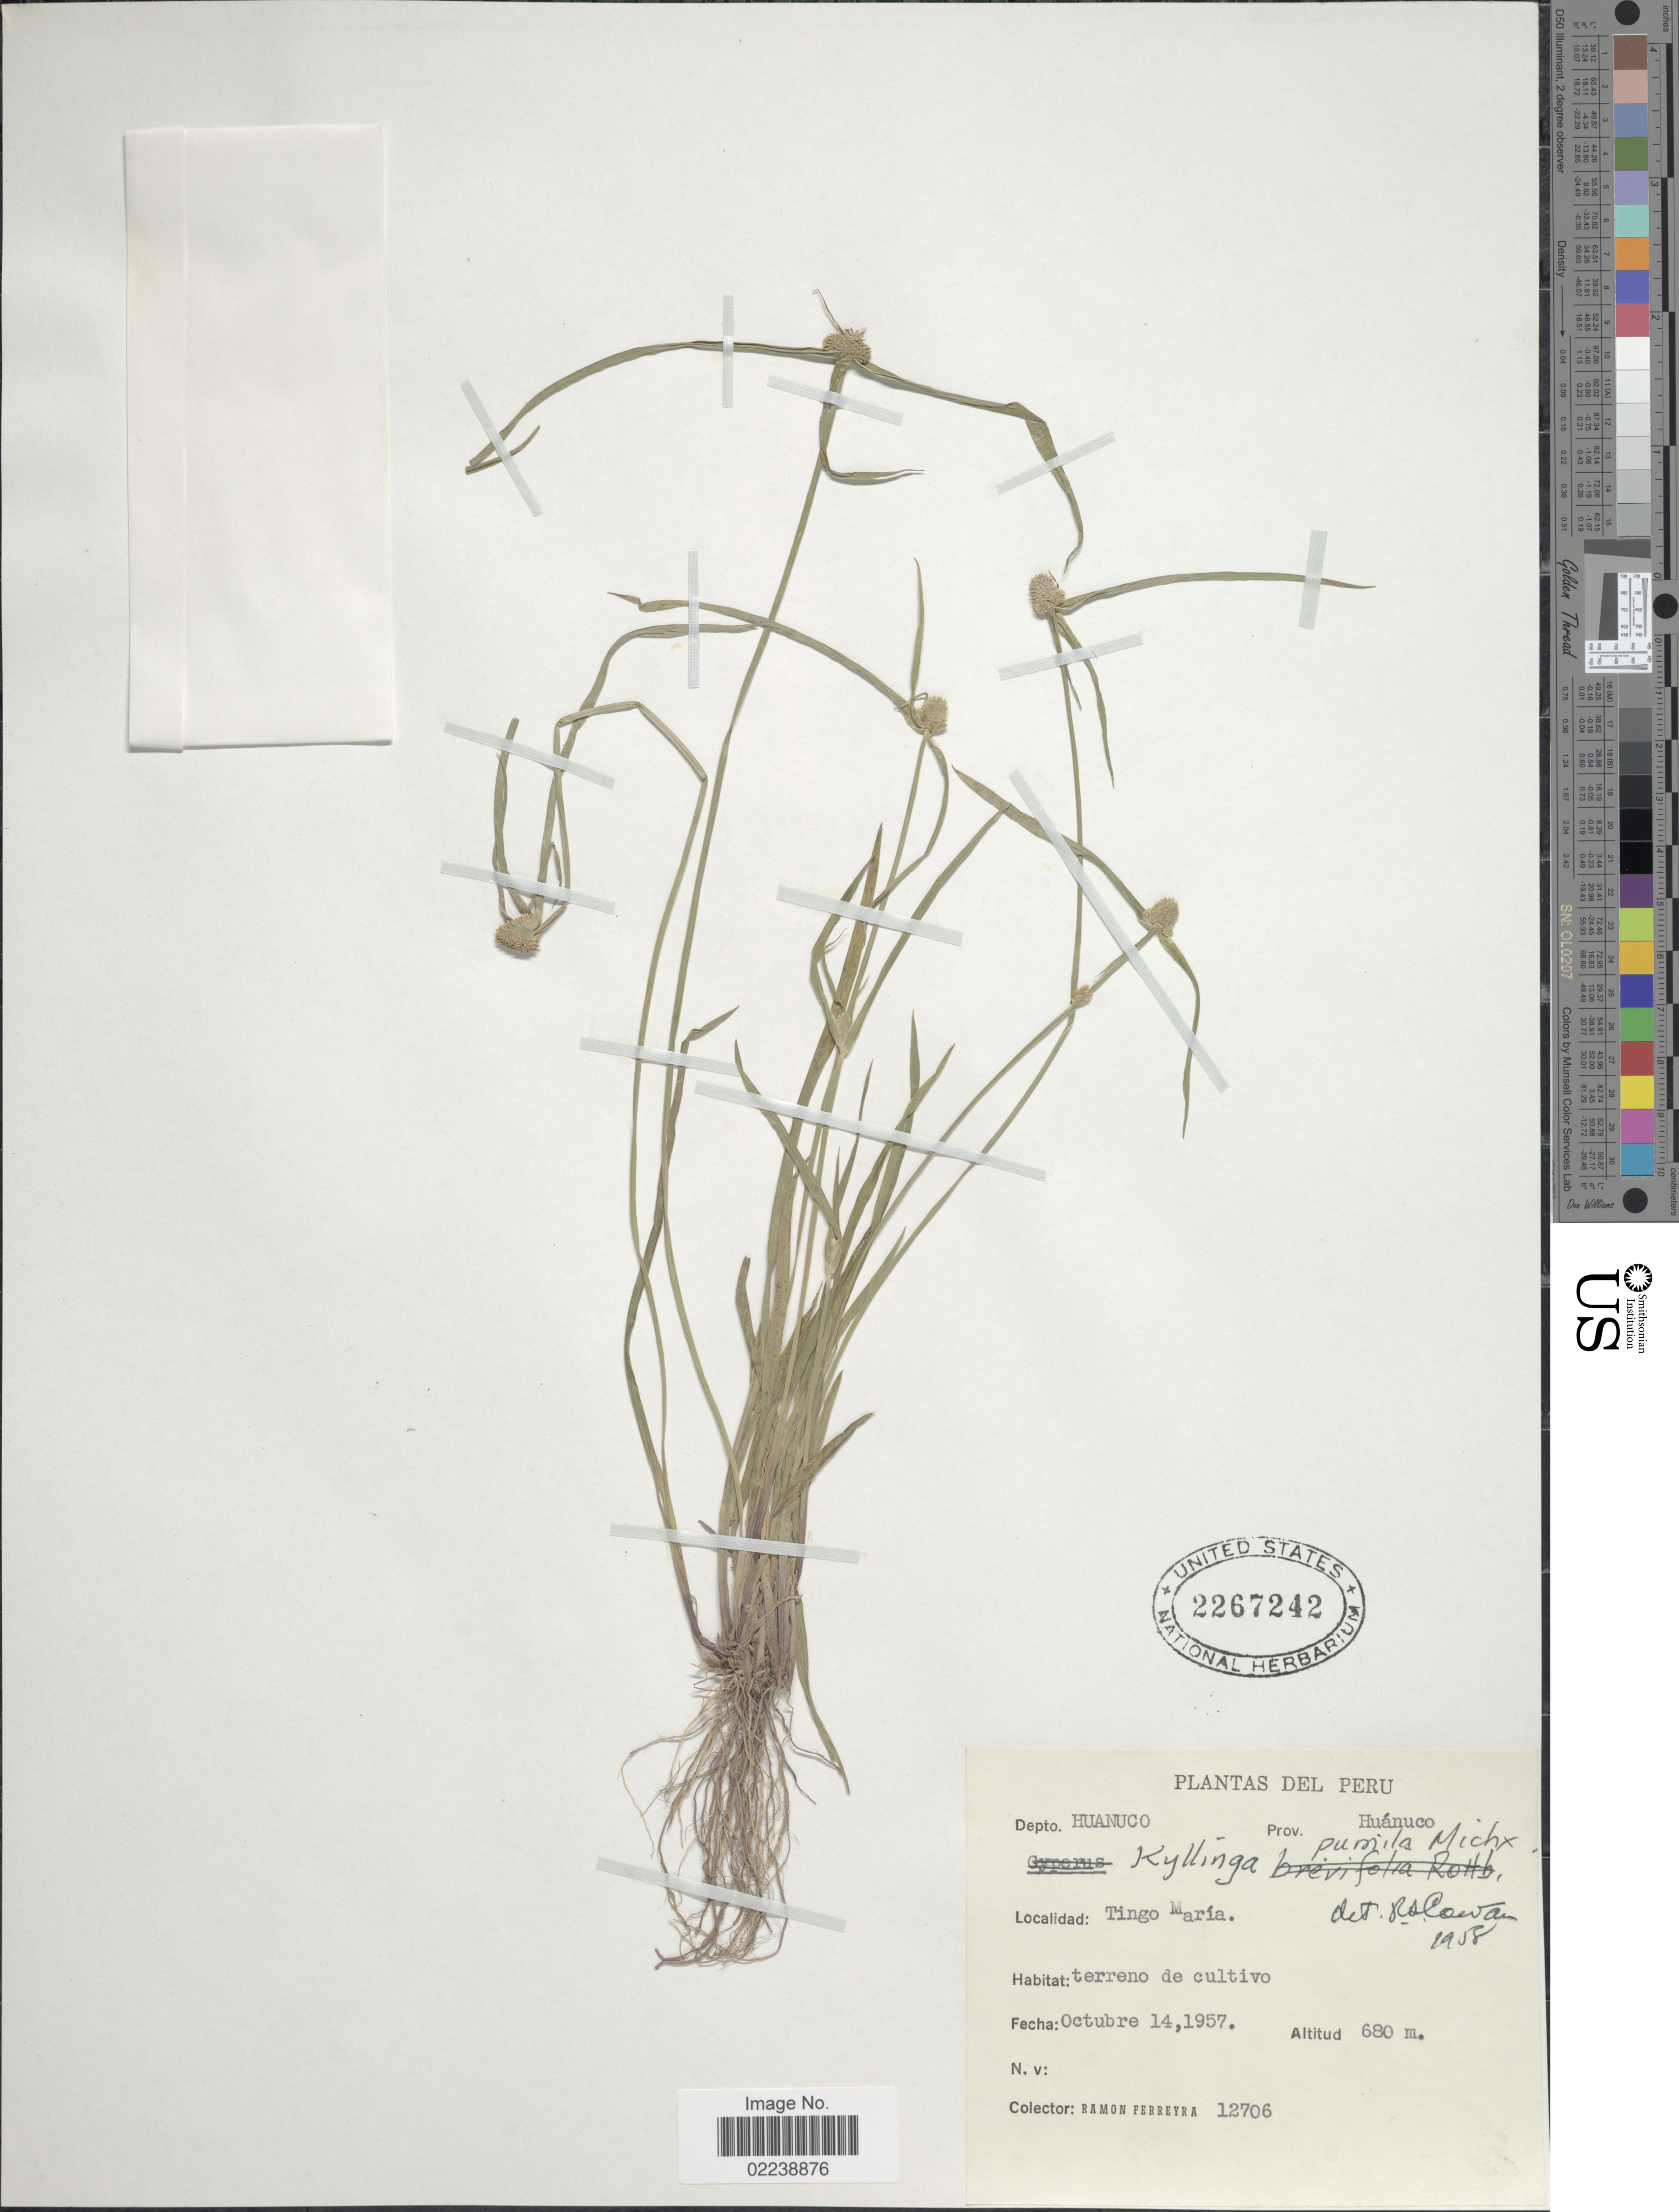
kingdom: Plantae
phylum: Tracheophyta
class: Liliopsida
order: Poales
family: Cyperaceae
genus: Cyperus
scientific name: Cyperus hortensis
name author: (Salzm. ex Steud.) Dorr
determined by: Strong, Mark T., (BOT), Smithsonian Institution - National Museum of Natural History (UNITED STATES)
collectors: R. A. Ferreyra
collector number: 12706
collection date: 1957-10-14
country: Peru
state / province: Huánuco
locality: Depto. Huanuco, Tingo Maria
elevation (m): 680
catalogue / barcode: US 2267242